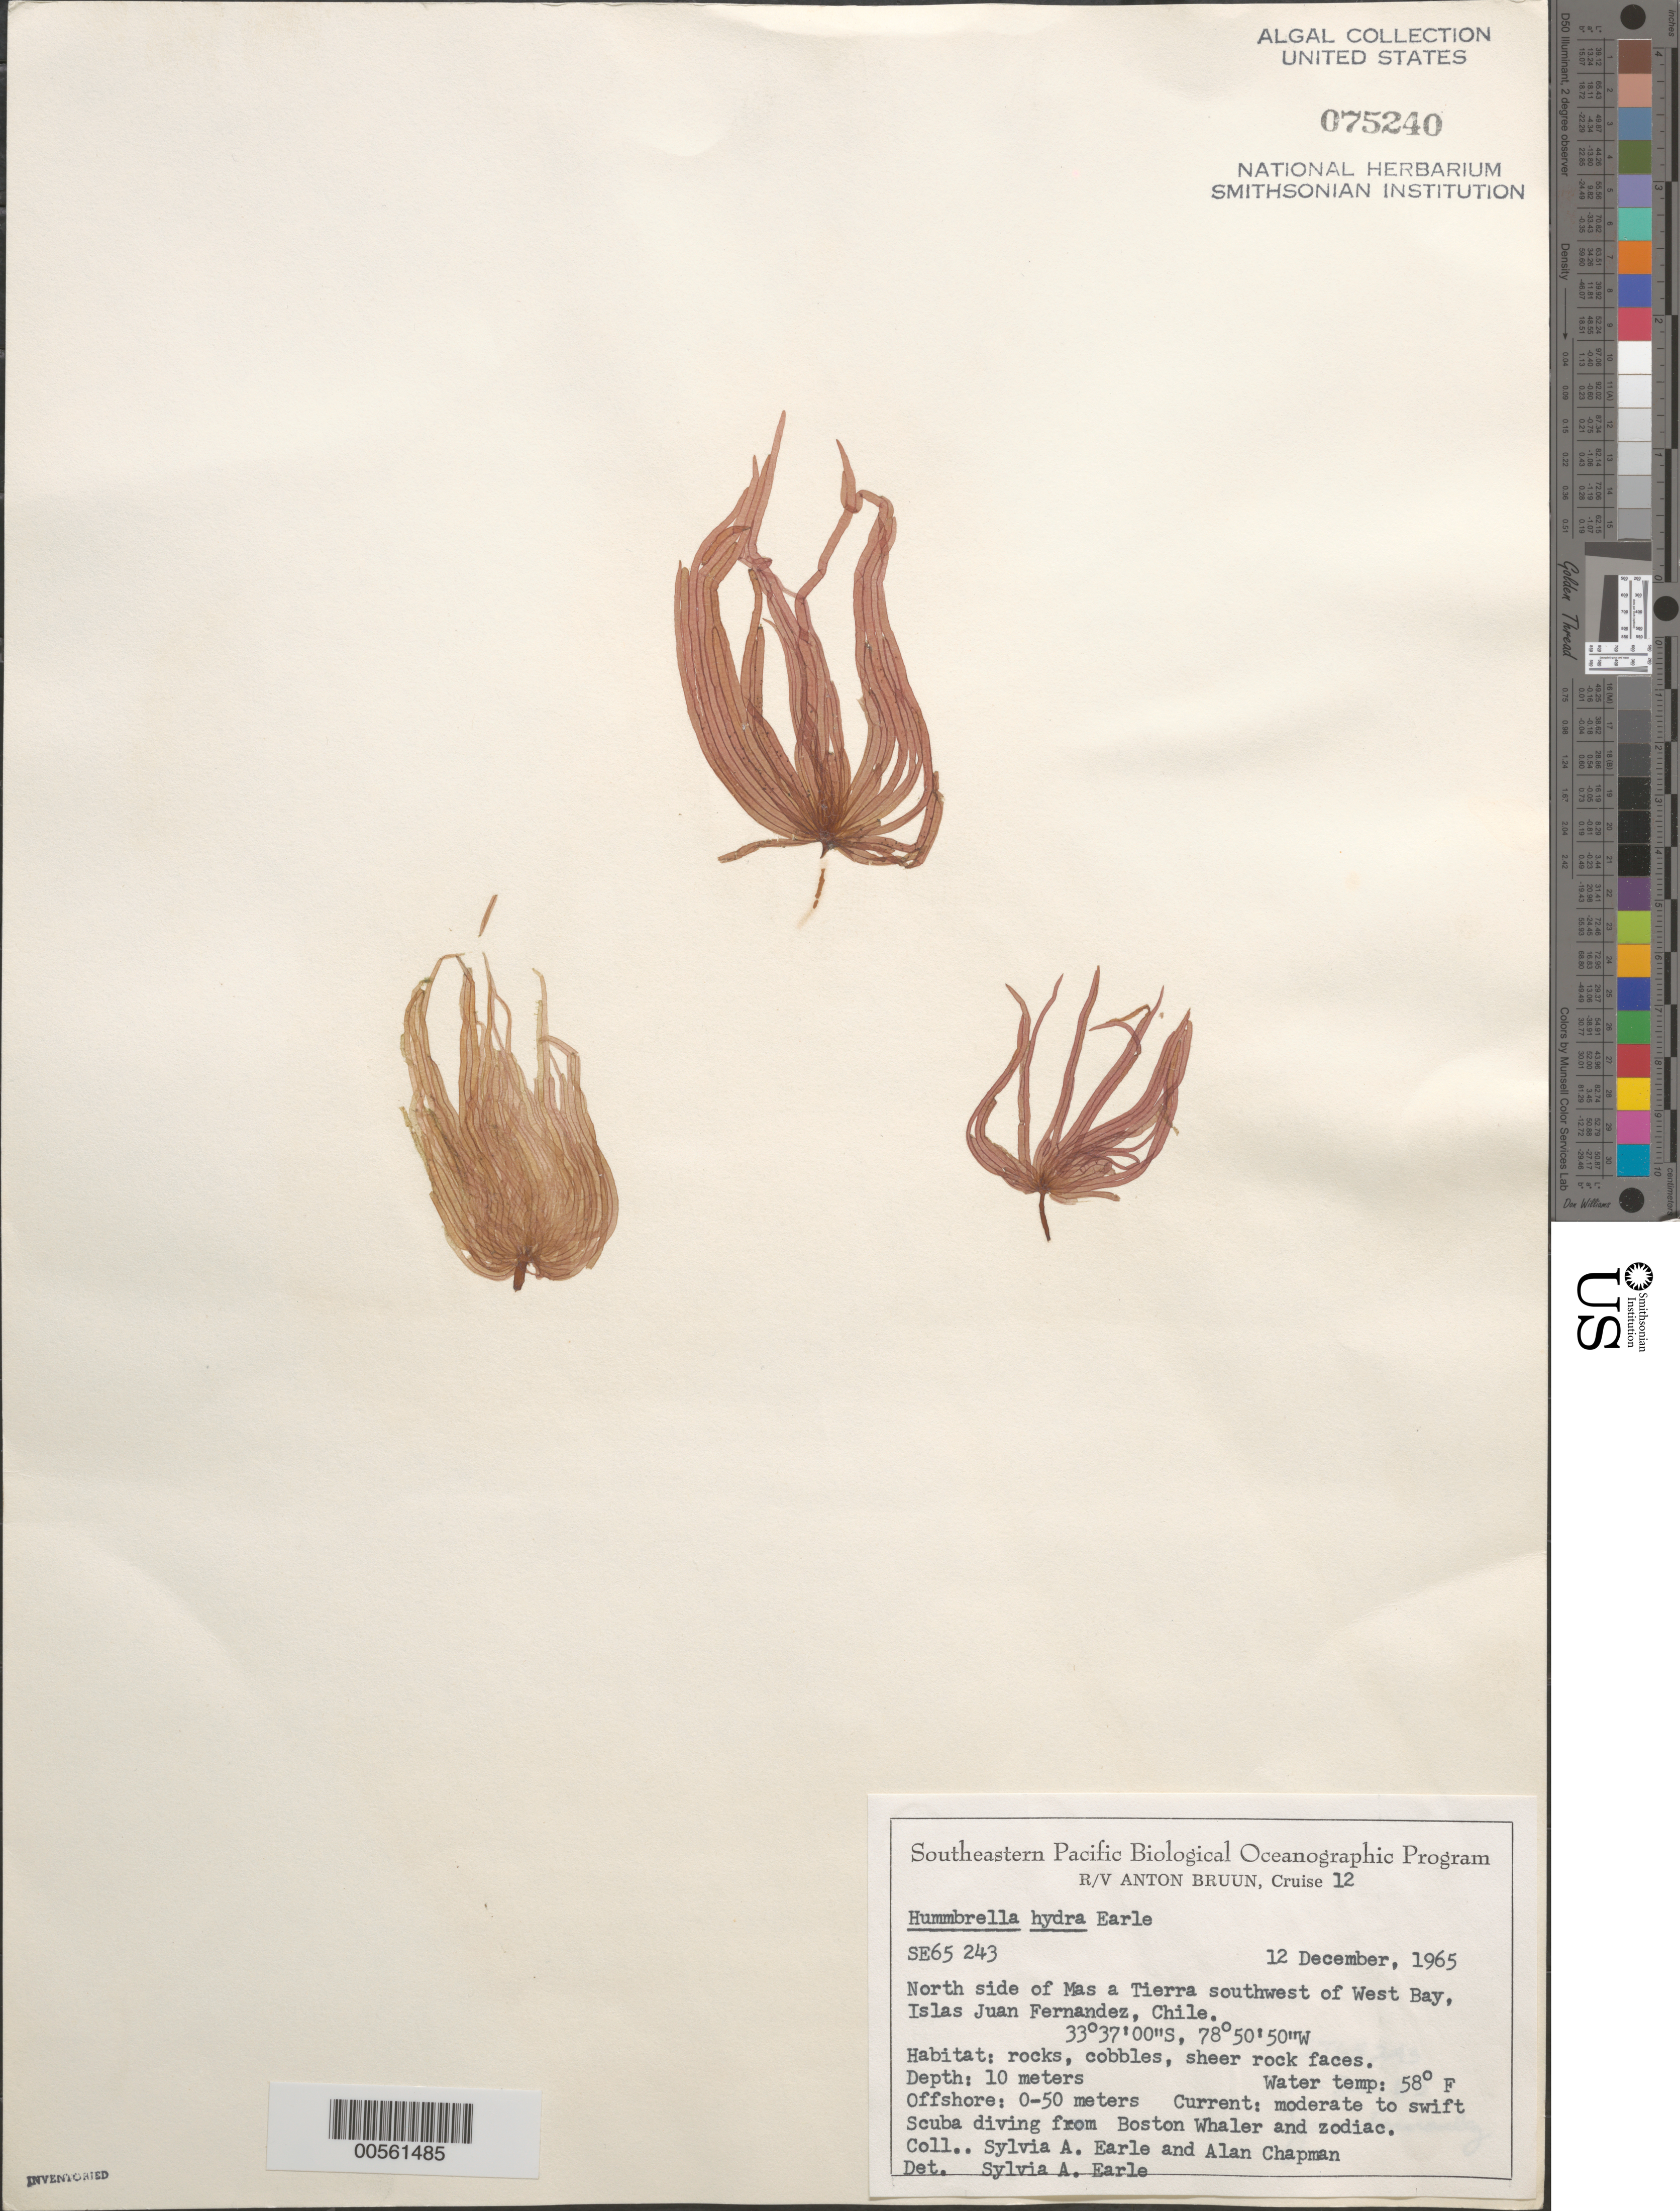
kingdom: Plantae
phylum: Rhodophyta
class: Florideophyceae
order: Gigartinales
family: Pseudoanemoniaceae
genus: Hummbrella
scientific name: Hummbrella hydra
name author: S.A. Earle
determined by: Earle, S. A.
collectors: S. A. Earle & A. Chapman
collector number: SE 65243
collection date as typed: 12 Dec 1965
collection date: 1965-12-12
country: Chile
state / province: Valparaíso (V)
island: Isla Más a Tierra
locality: Southwest of West Bay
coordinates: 33 37' 00" S, 78 50' 50" W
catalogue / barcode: US 75240